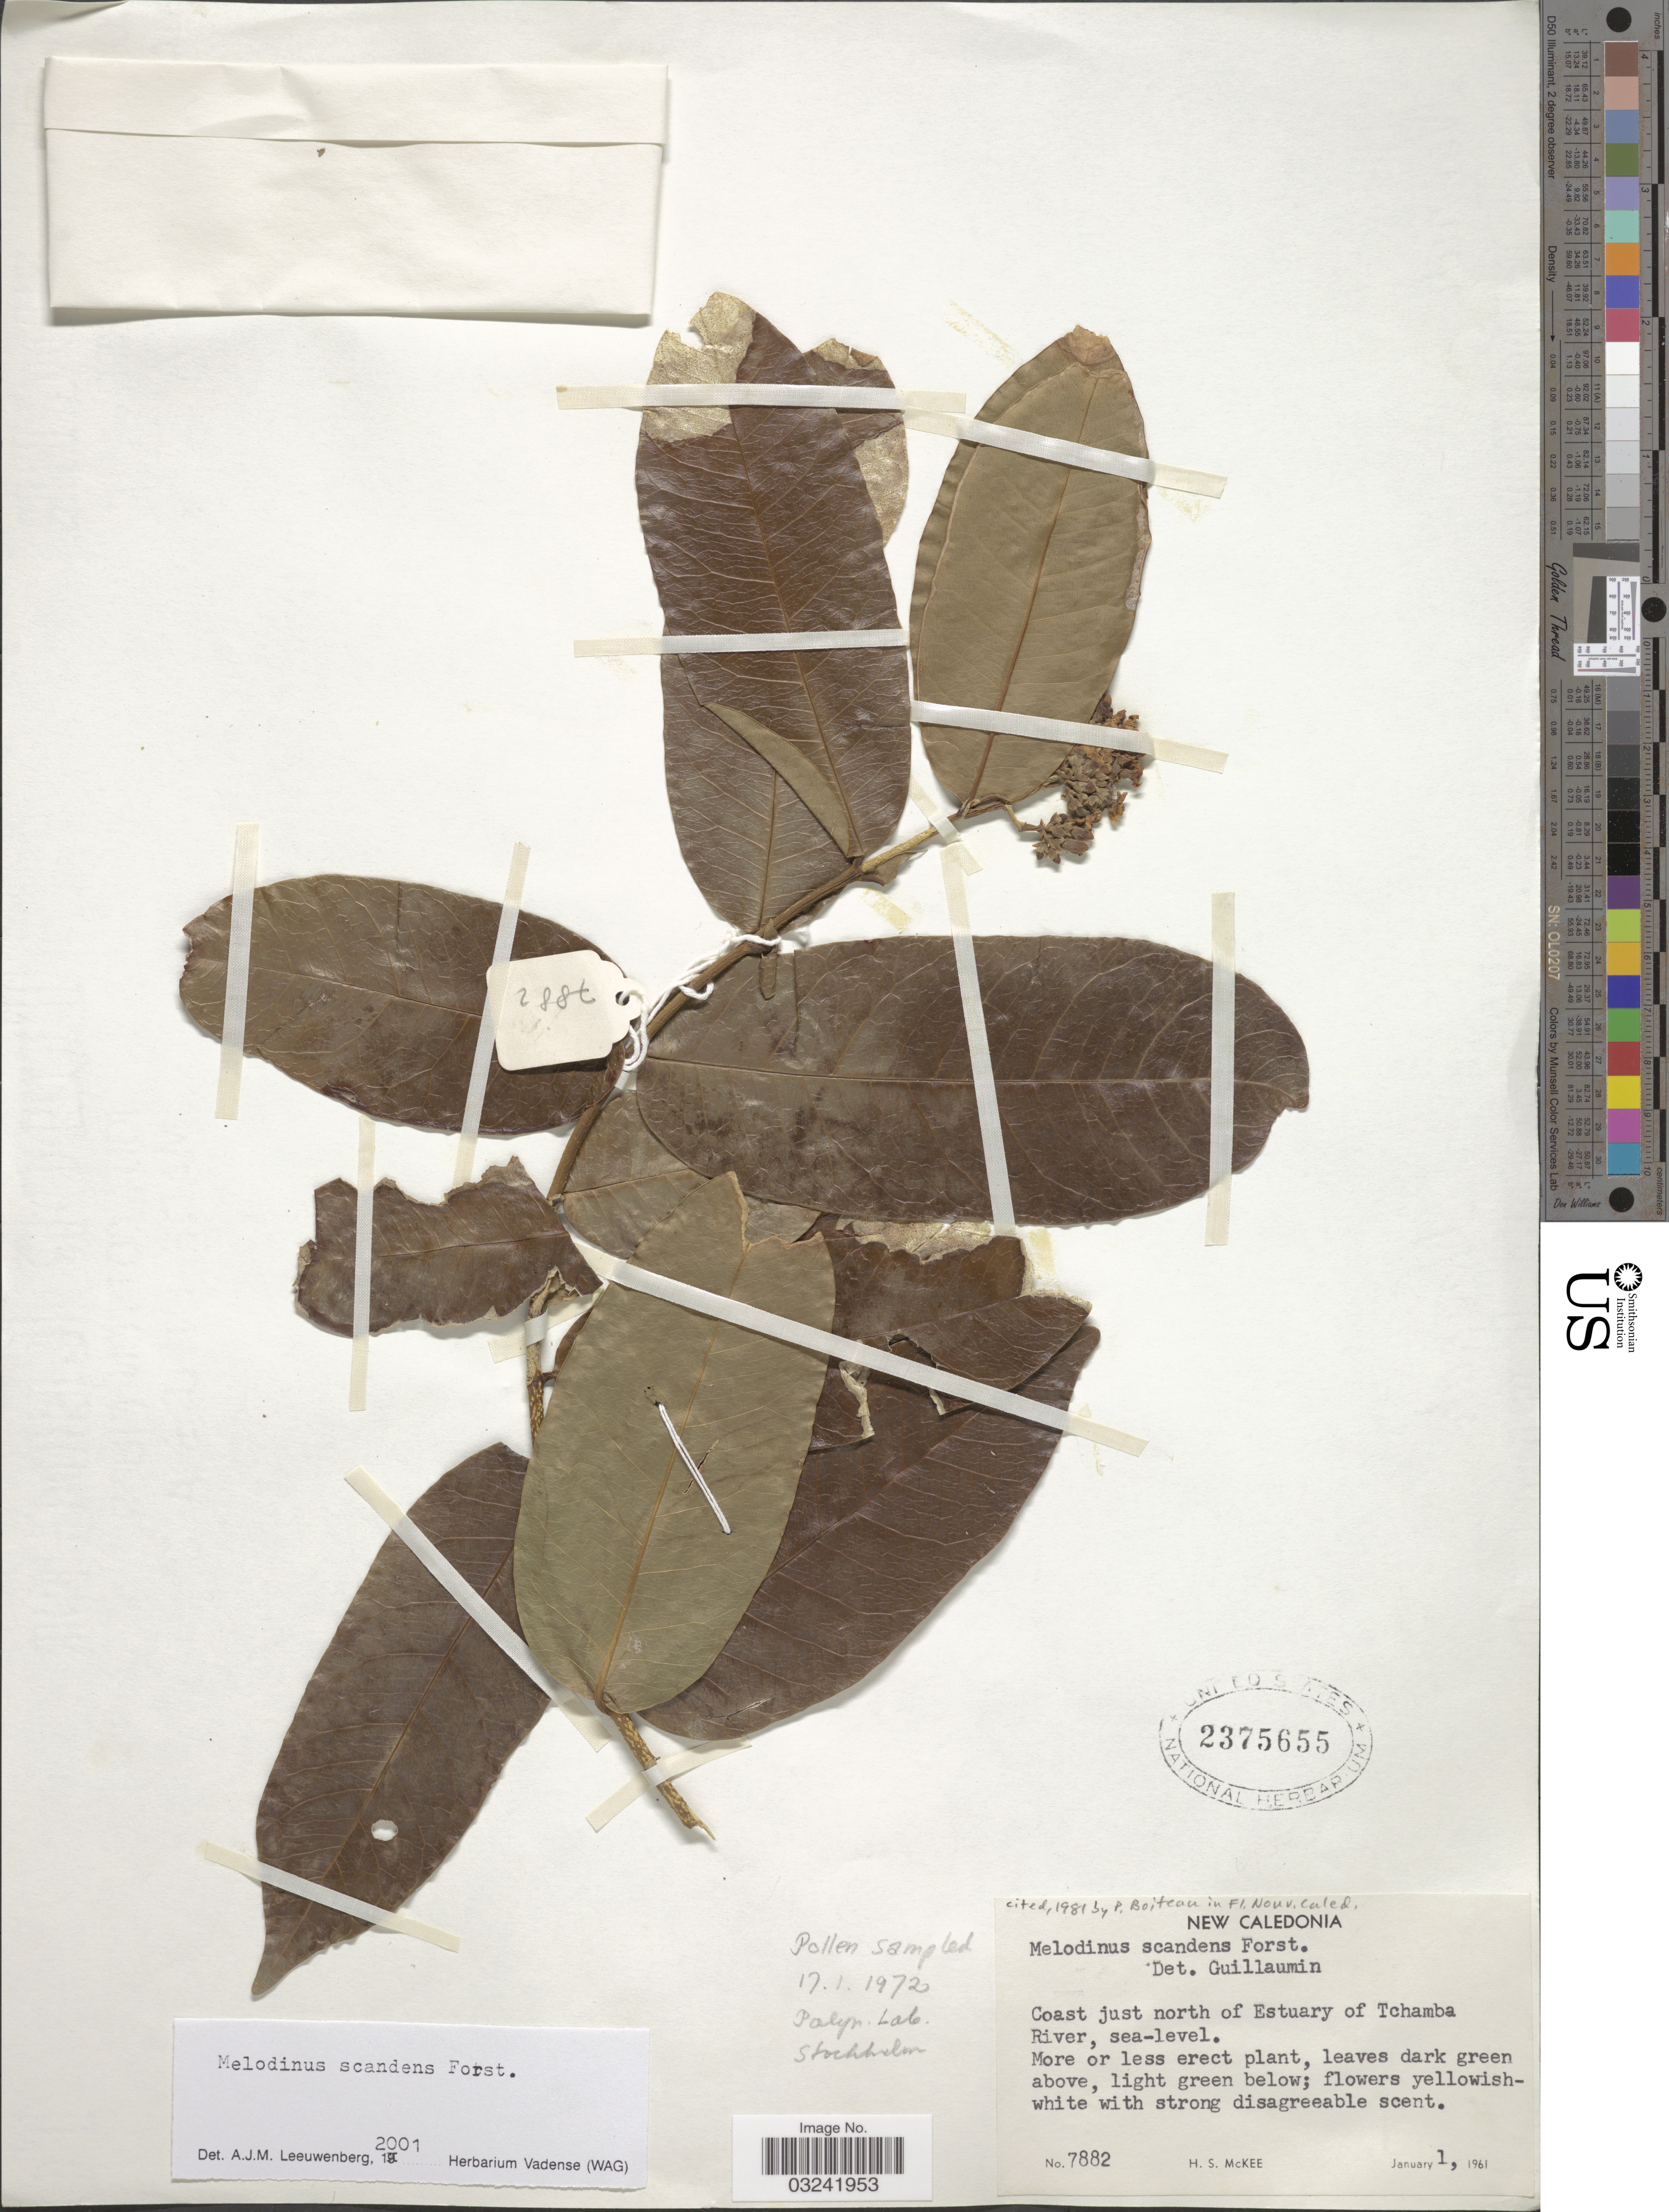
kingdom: Plantae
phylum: Tracheophyta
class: Magnoliopsida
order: Gentianales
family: Apocynaceae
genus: Melodinus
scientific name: Melodinus scandens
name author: J.R. Forst. & G. Forst.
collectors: H. S. McKee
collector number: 7882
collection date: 1961-01-01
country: New Caledonia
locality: Coast just north of Estuary of Tchamba River.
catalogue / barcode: US 2375655